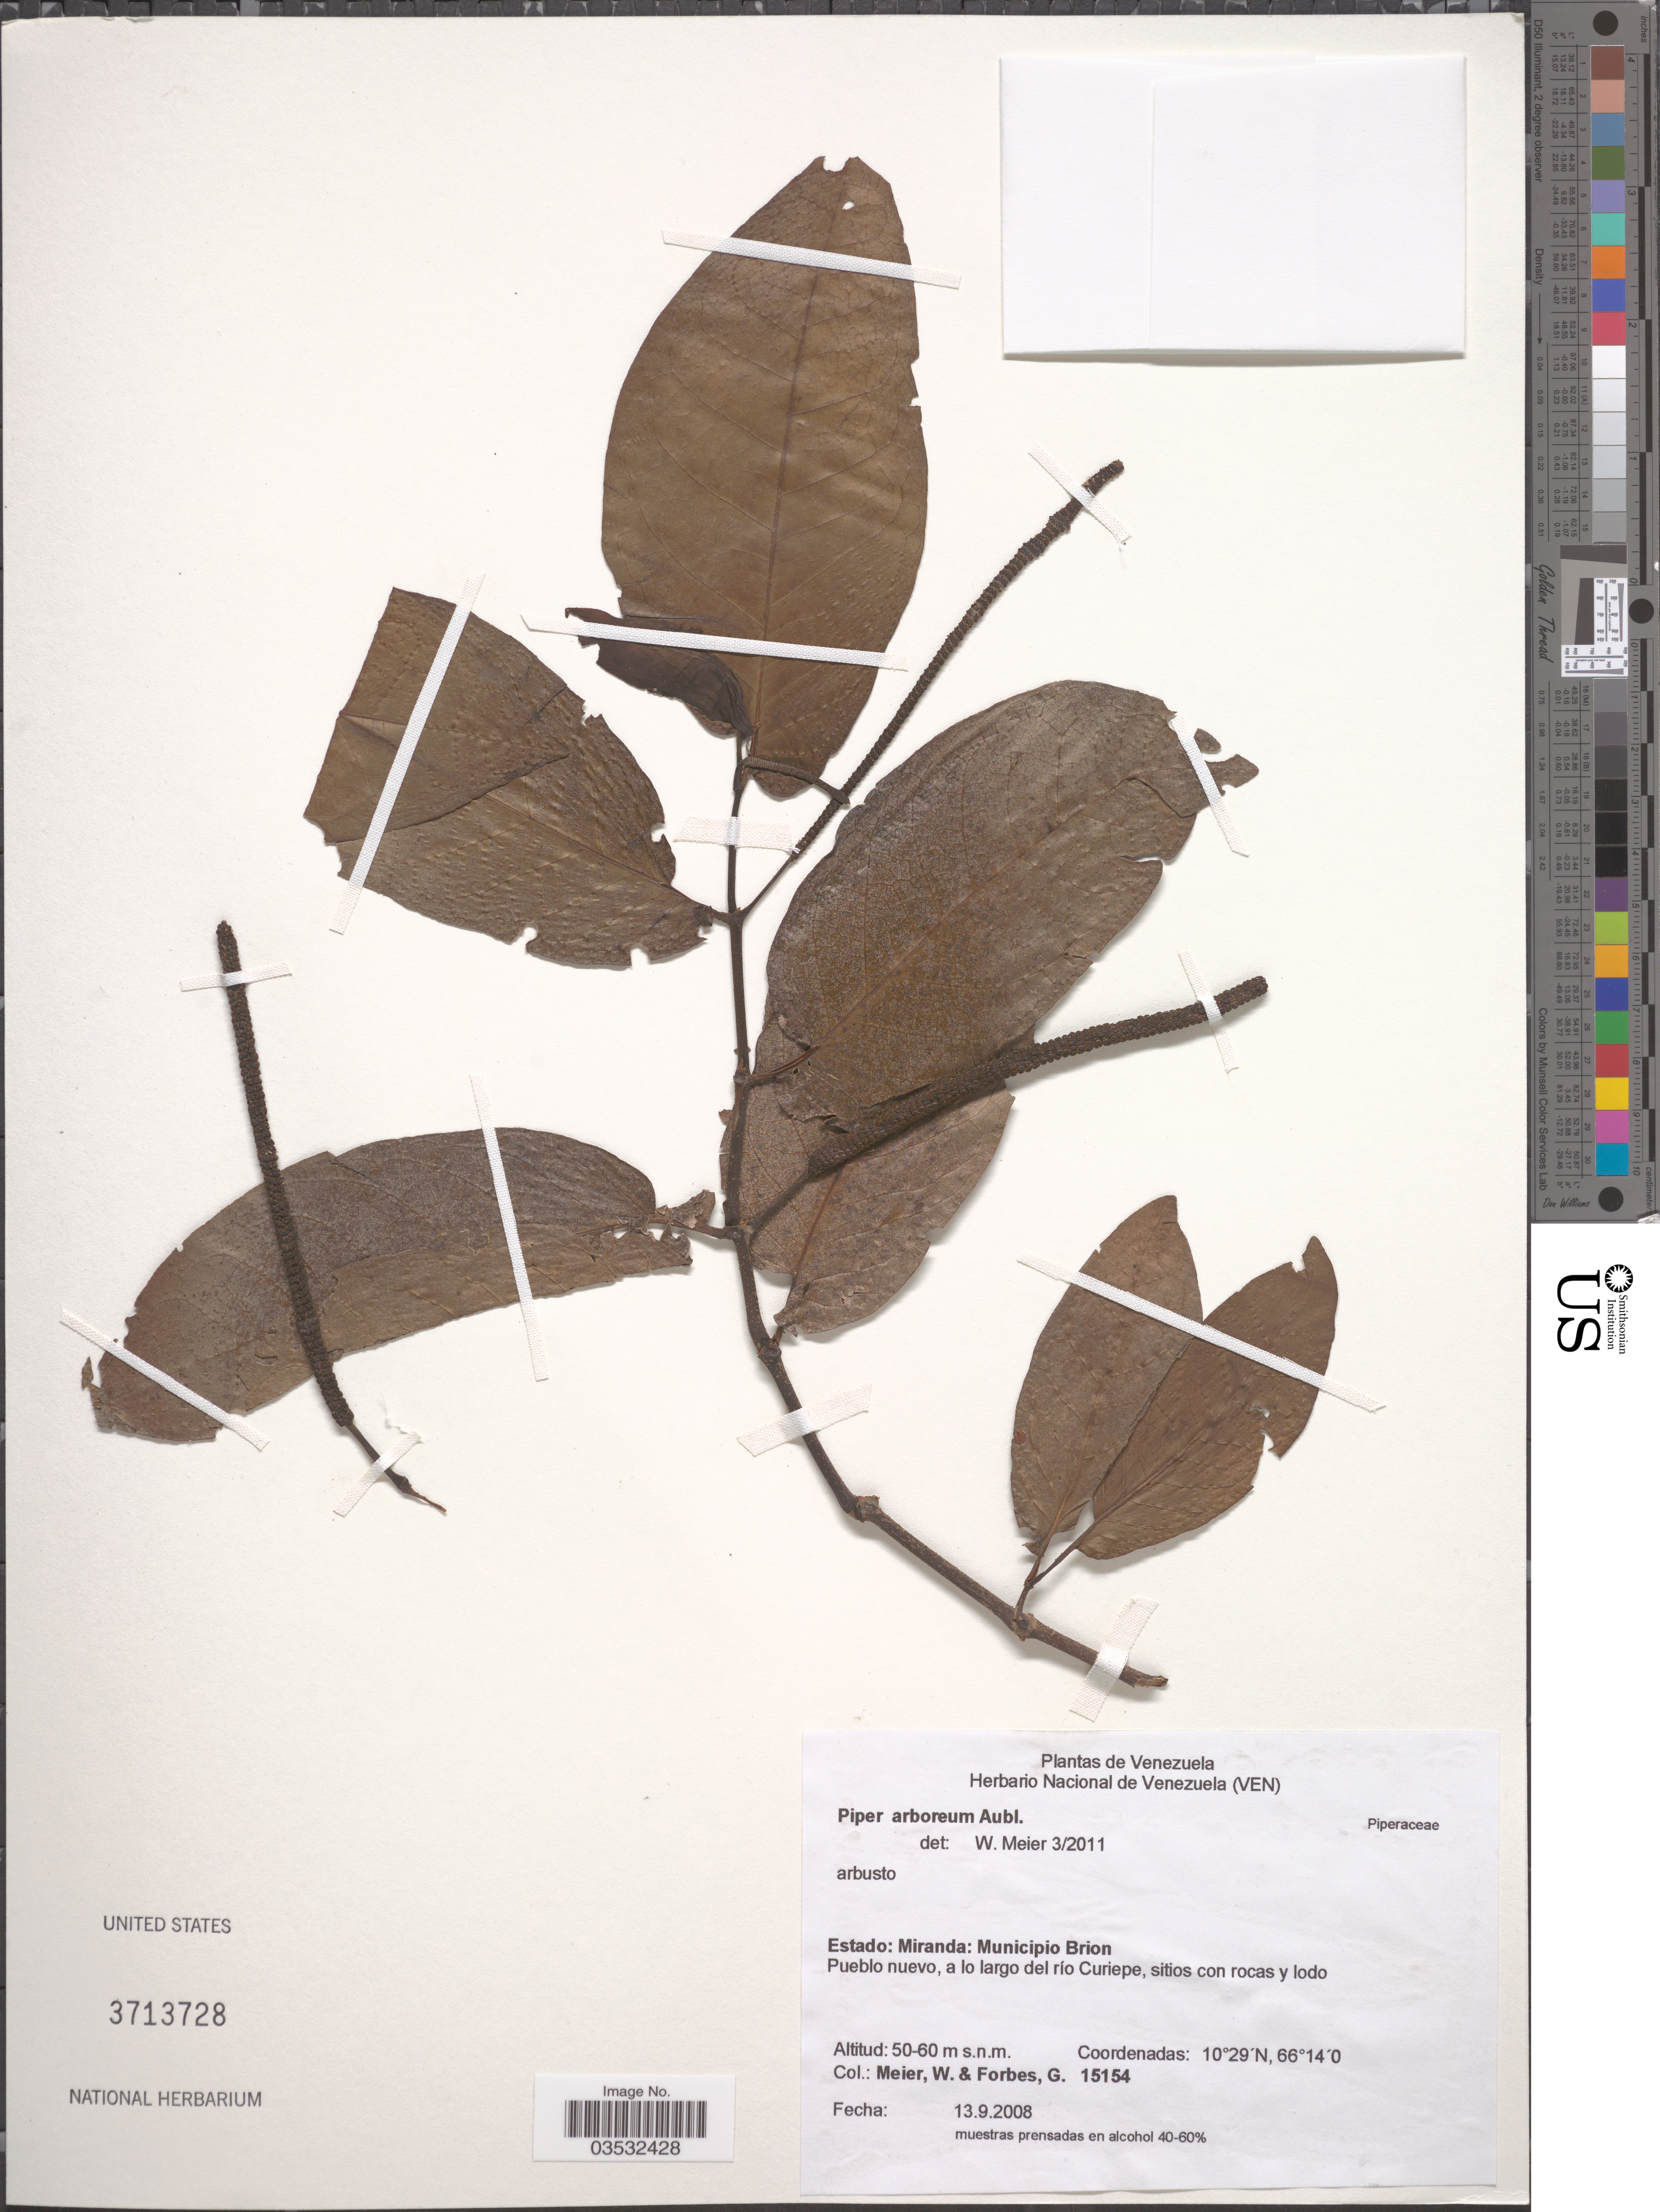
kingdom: Plantae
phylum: Tracheophyta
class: Magnoliopsida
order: Piperales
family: Piperaceae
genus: Piper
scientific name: Piper arboreum var. arboreum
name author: Aubl.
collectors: W. Meier & G. Forbes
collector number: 15154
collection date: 2008-09-13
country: Venezuela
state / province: Miranda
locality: Municipio Brion. Pueblo nuevo, a lo largo del río Curiepe, sitios con rocas y lodo.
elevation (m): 50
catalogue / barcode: US 3713728